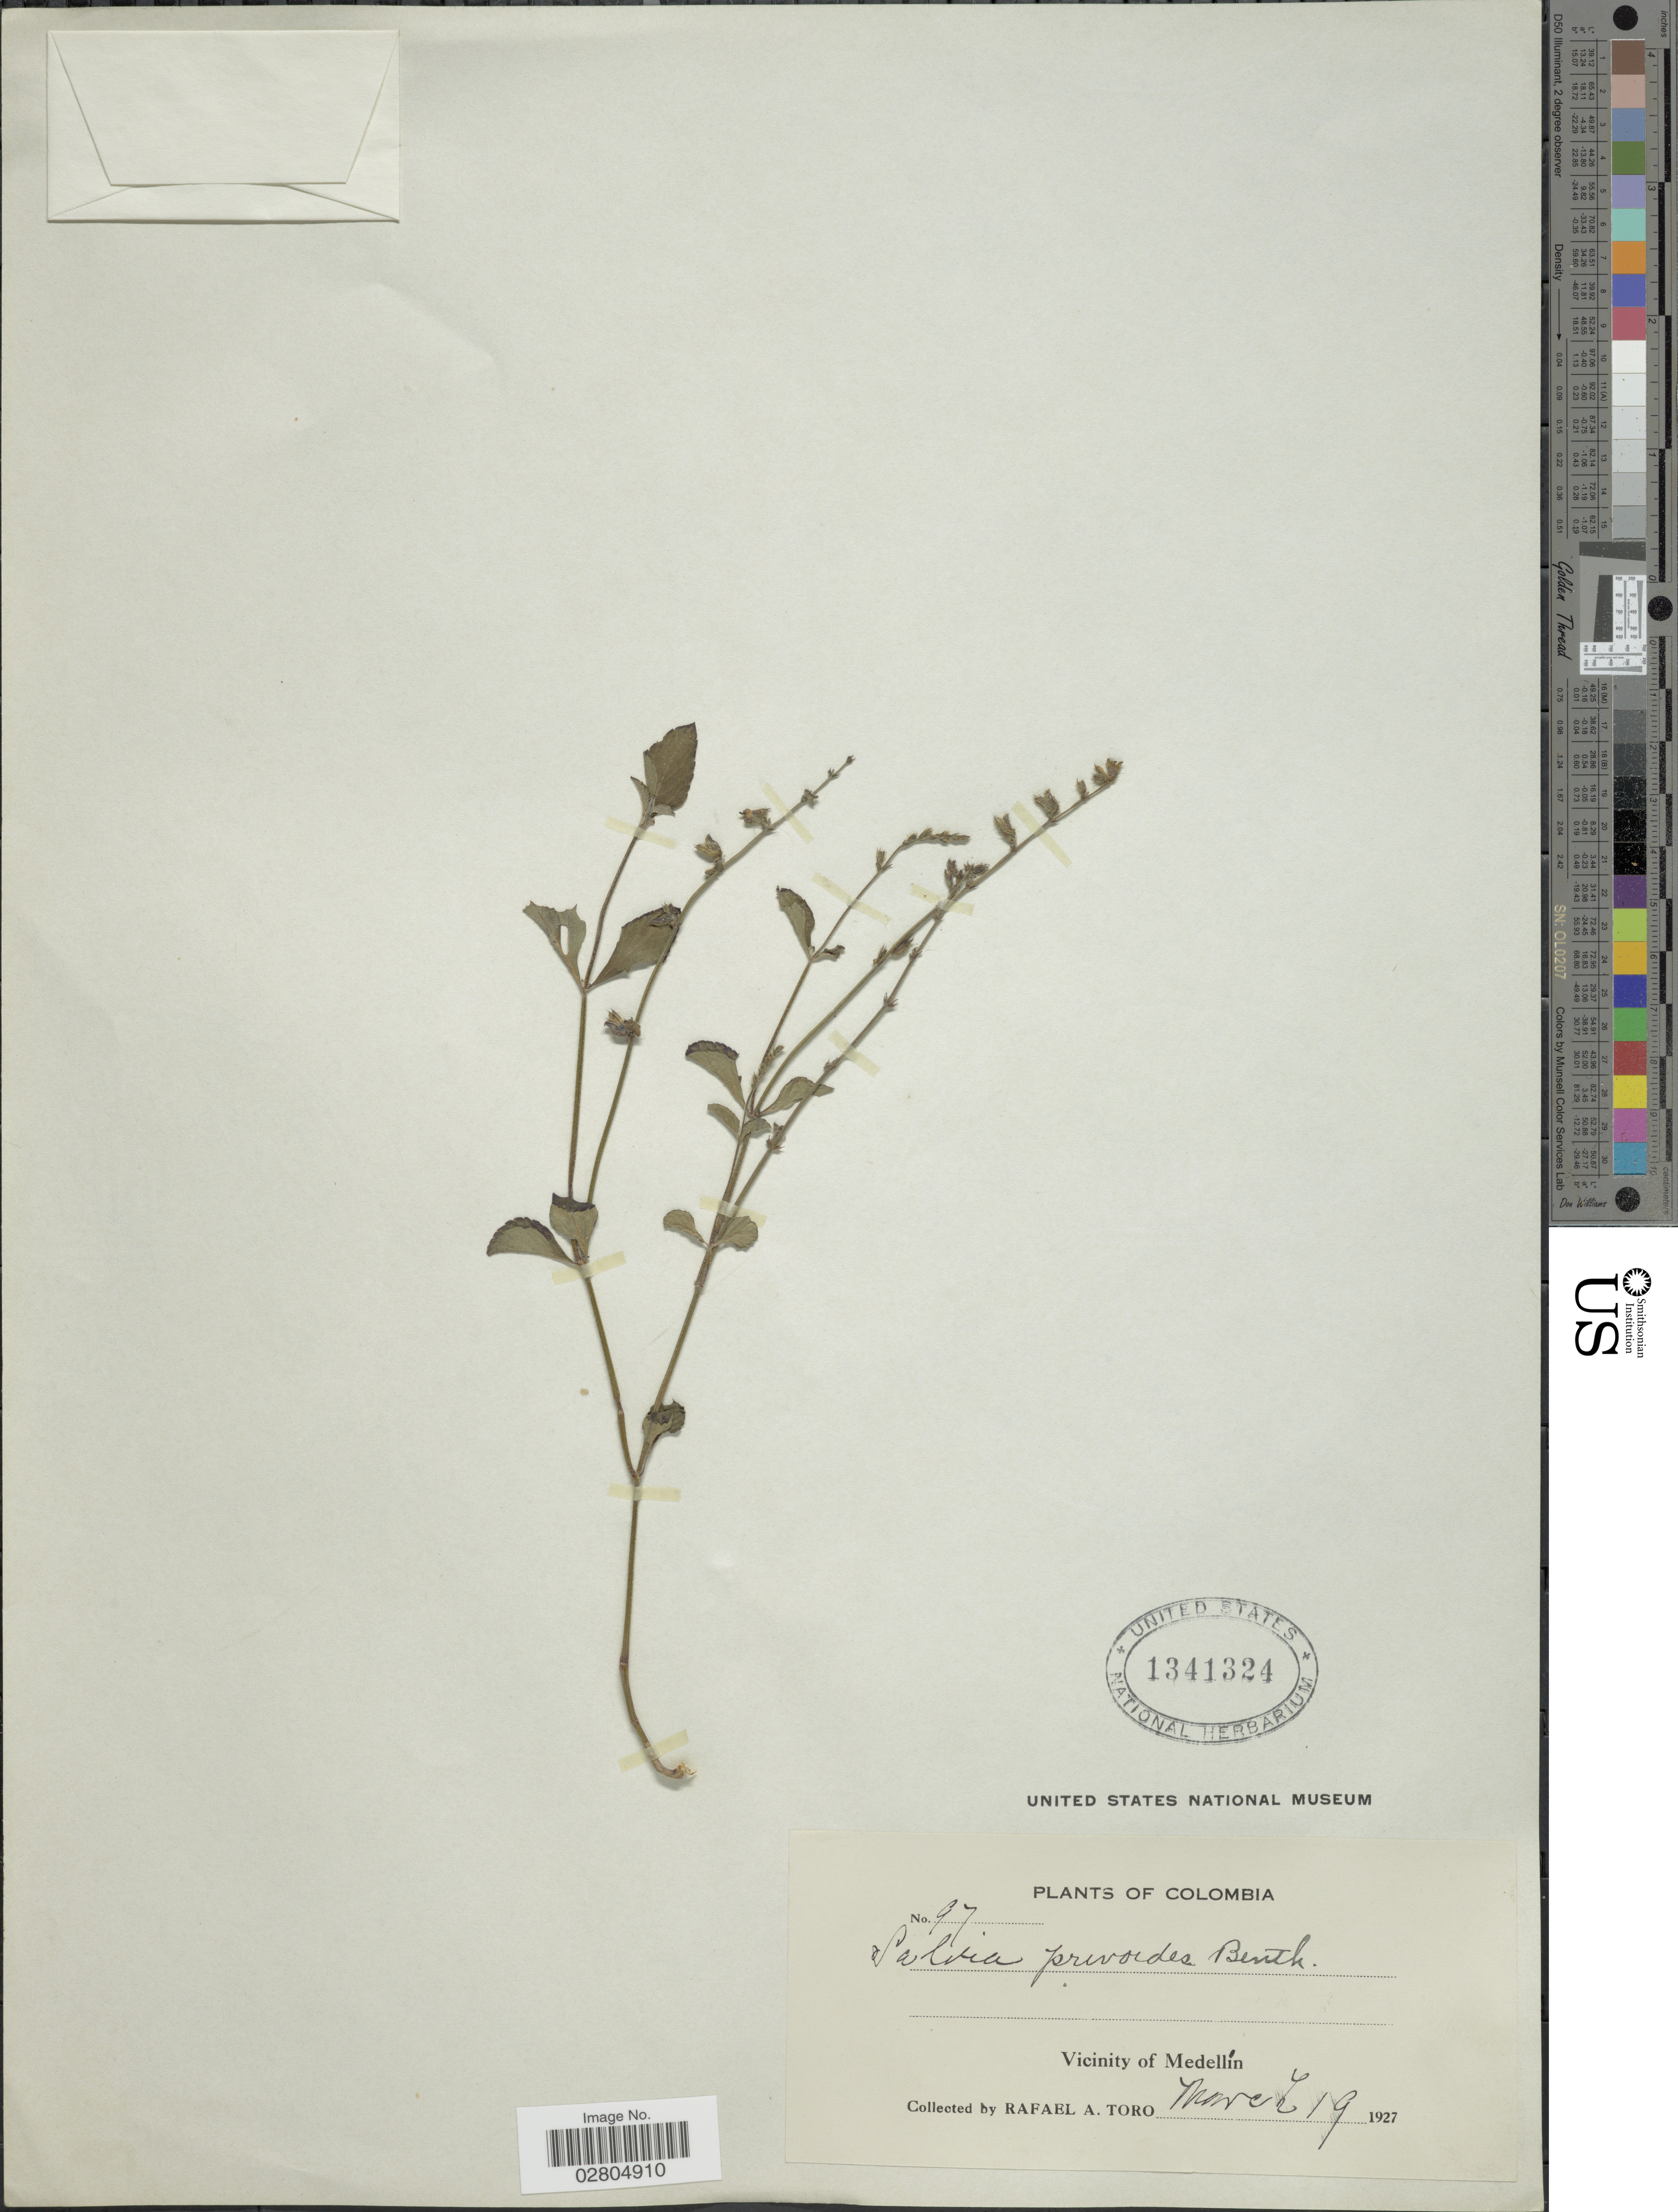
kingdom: Plantae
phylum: Tracheophyta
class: Magnoliopsida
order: Lamiales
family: Lamiaceae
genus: Salvia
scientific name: Salvia privoides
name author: Benth.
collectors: R. A. Toro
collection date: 1927-03-19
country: Colombia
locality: Vicinity of Medellín.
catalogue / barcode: US 1341324